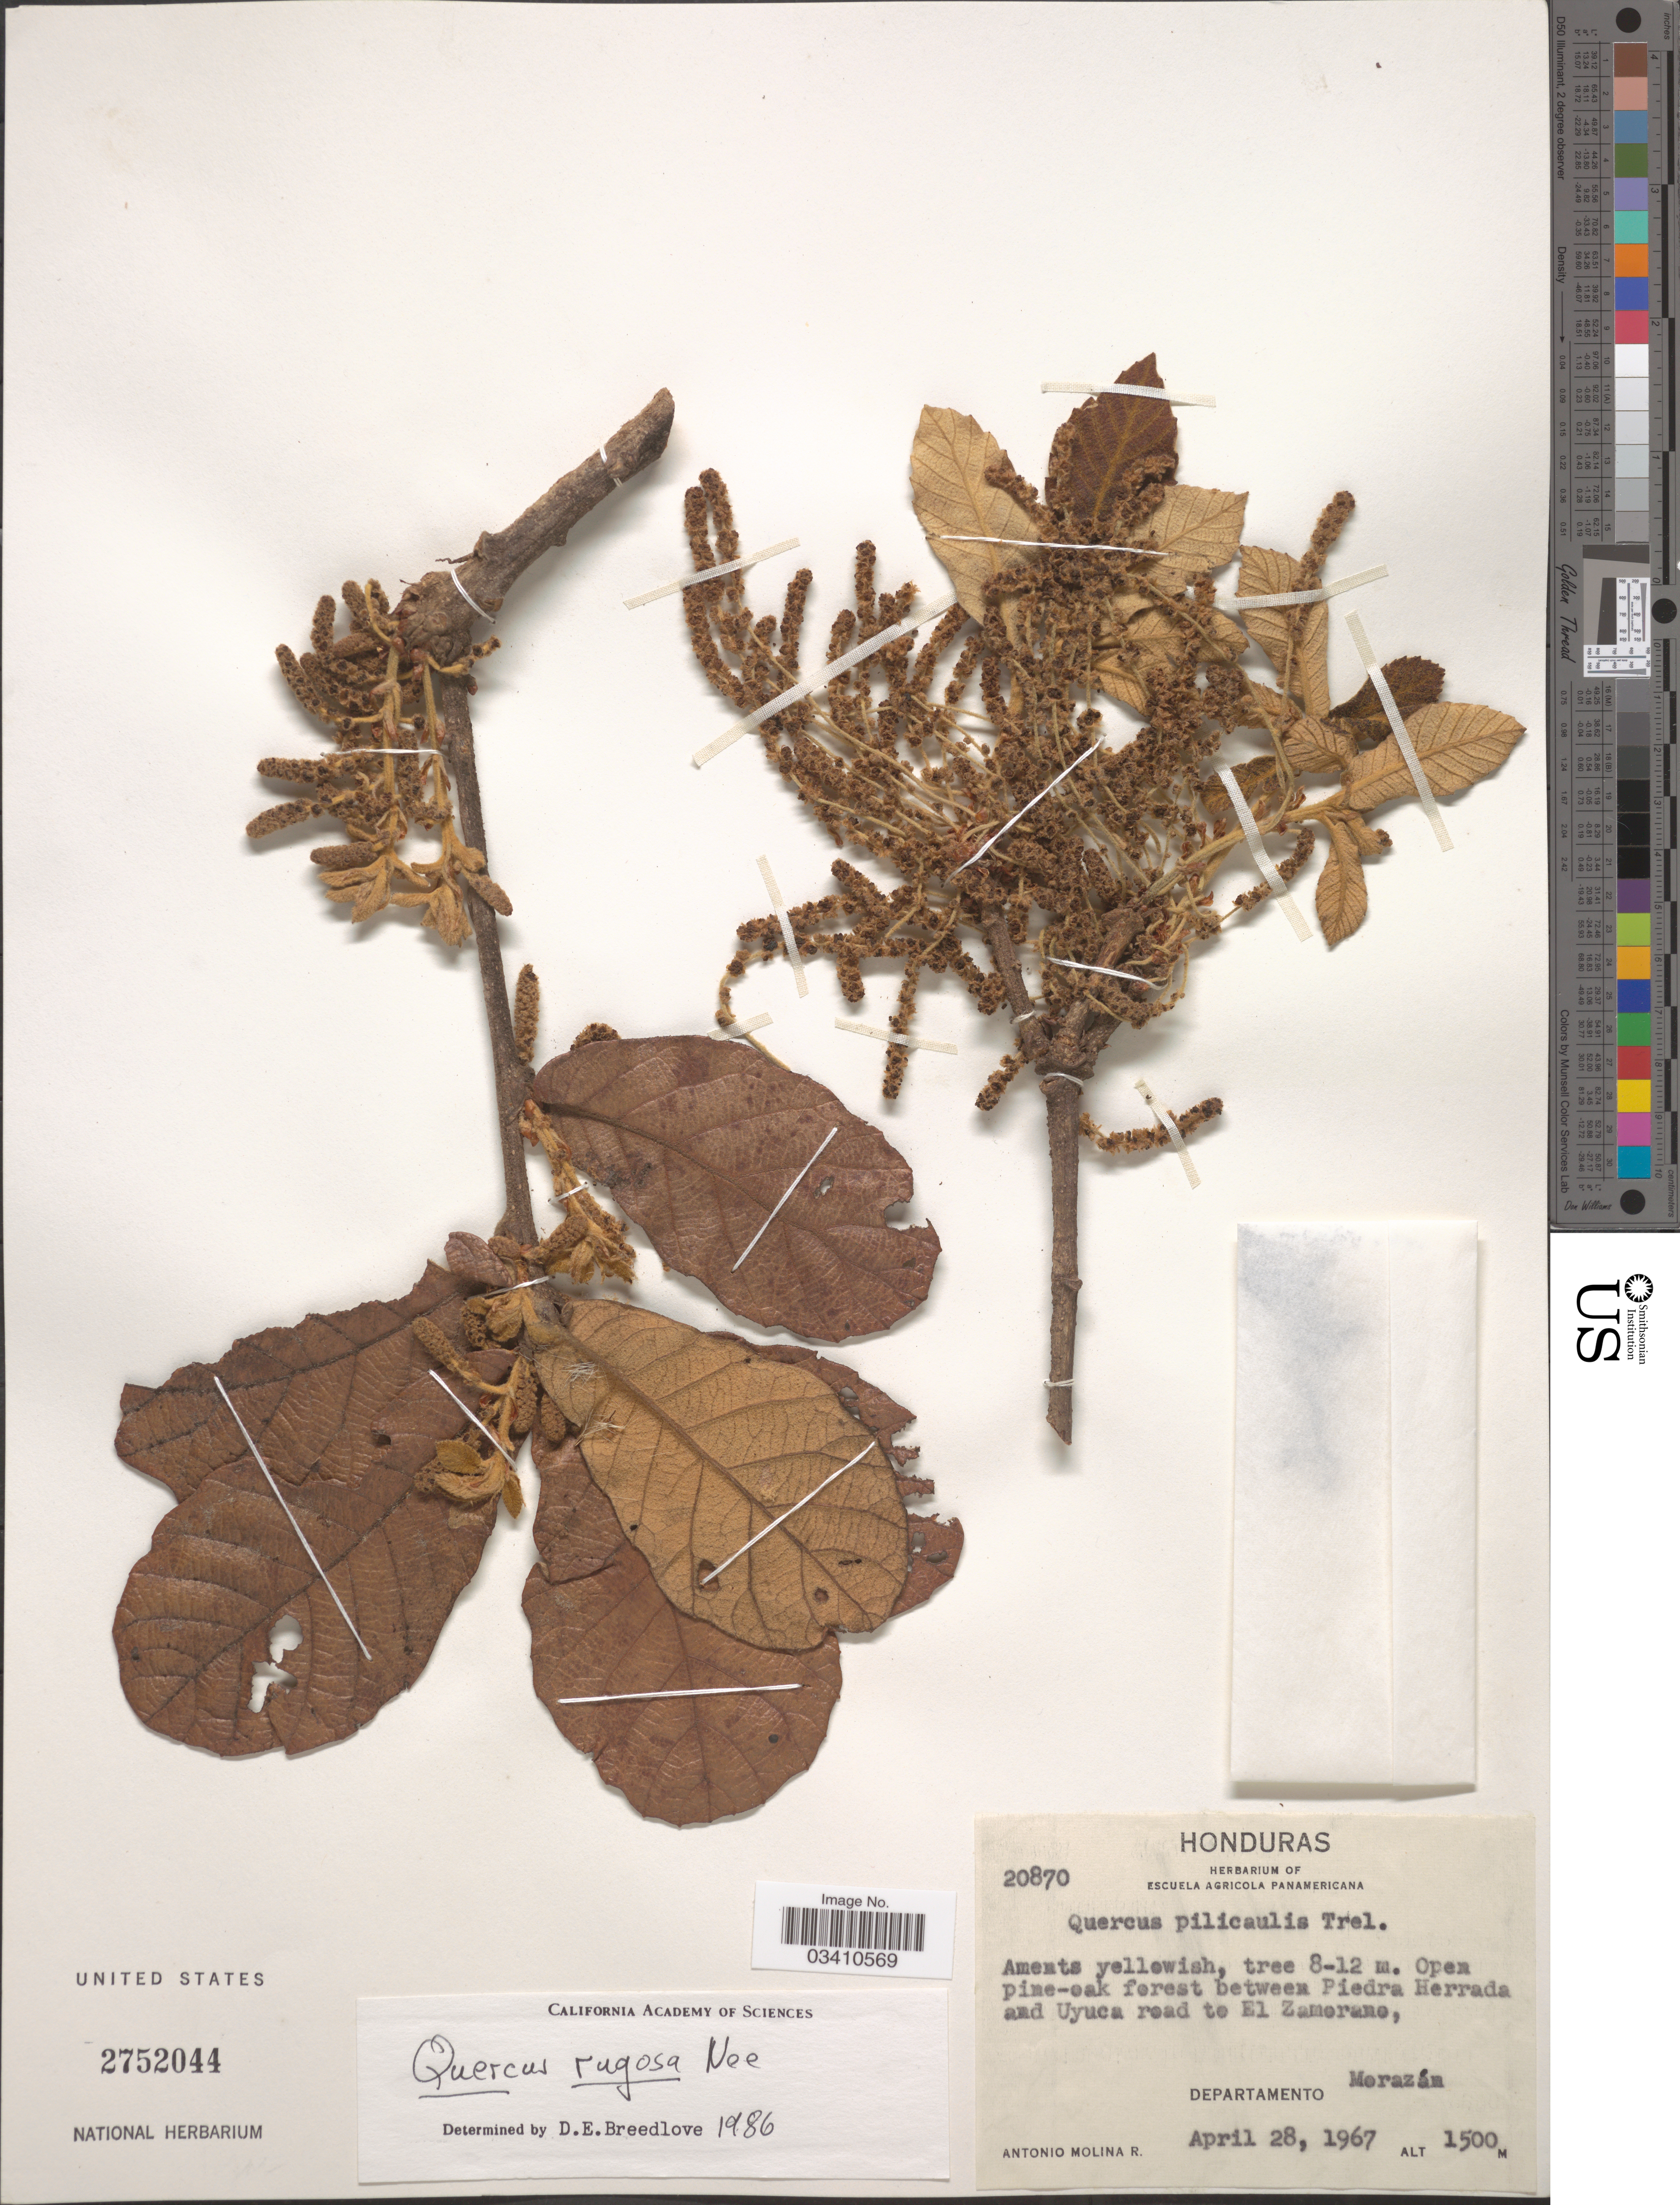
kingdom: Plantae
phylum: Tracheophyta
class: Magnoliopsida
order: Fagales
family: Fagaceae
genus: Quercus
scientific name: Quercus rugosa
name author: Née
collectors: A. Molina R.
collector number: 20870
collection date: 1967-04-28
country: Honduras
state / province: Fco. Morazán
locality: Between Piedra Herrada and Uyuca road to El Zamorano, Departamento Morazán.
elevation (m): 1500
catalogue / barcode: US 2752044